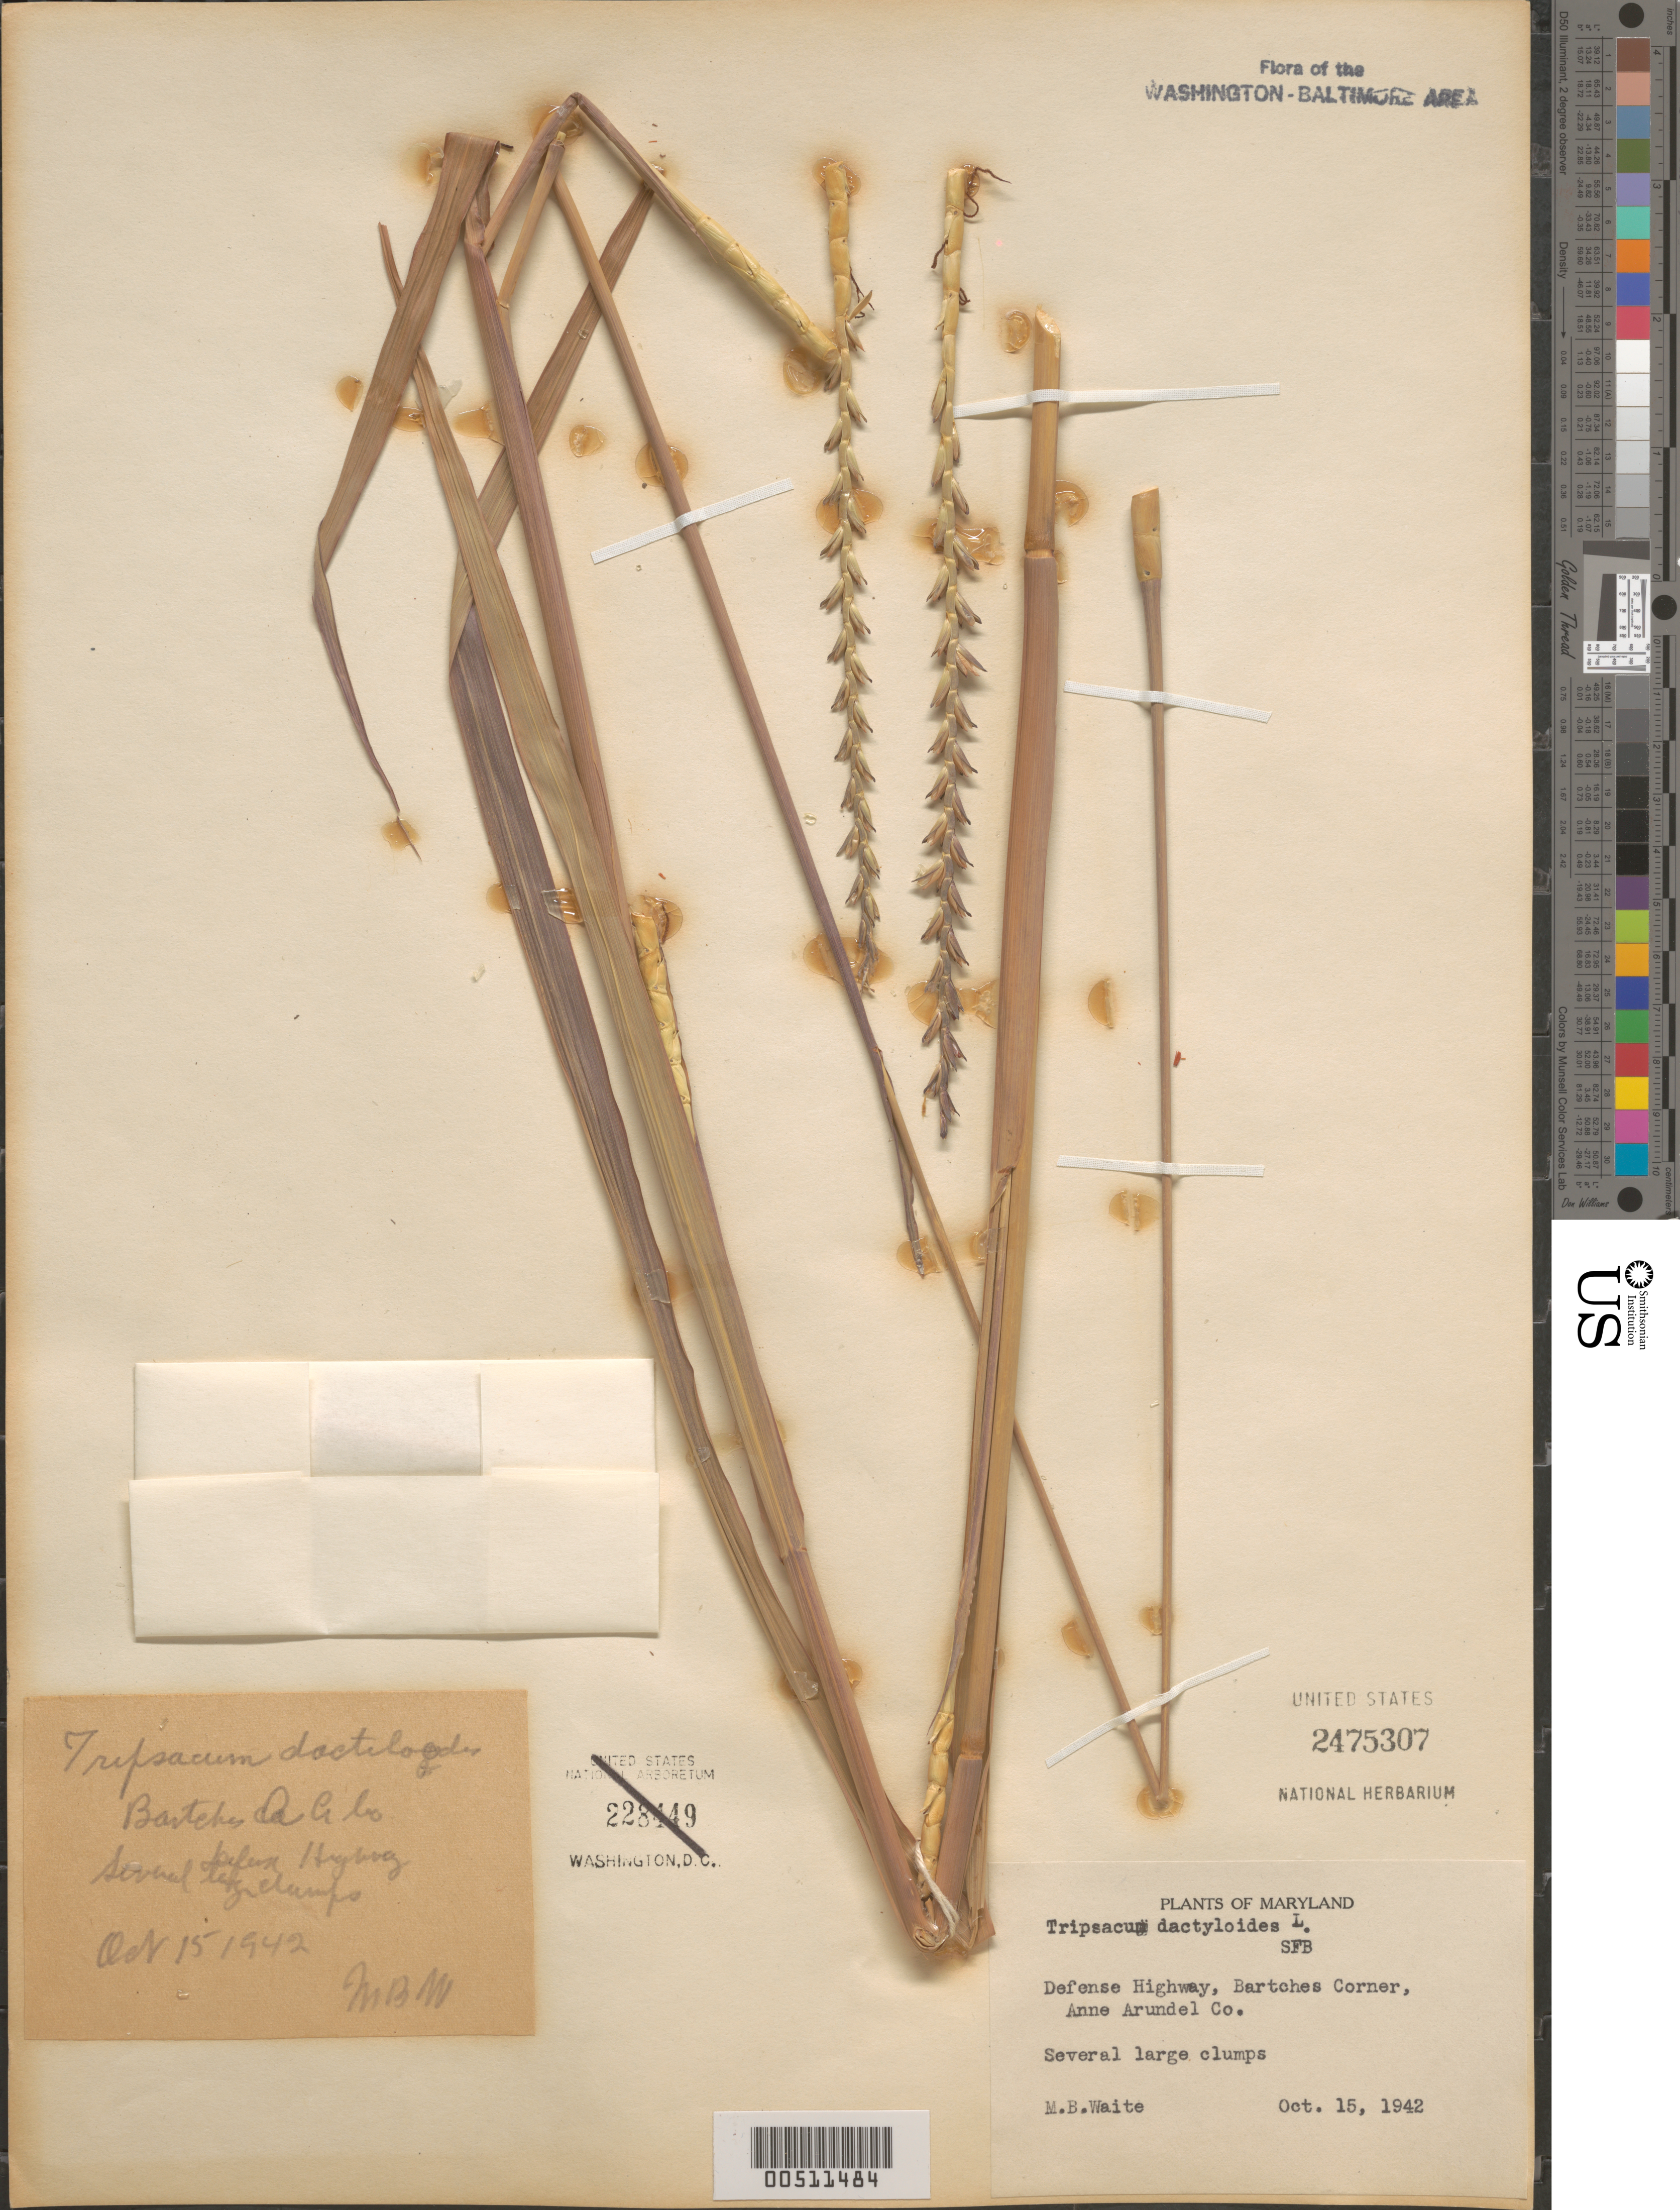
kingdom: Plantae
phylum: Tracheophyta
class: Liliopsida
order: Poales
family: Poaceae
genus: Tripsacum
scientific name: Tripsacum dactyloides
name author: (L.) L.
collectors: M. B. Waite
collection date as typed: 15 Oct 1942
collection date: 1942-10-15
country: United States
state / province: Maryland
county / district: Anne Arundel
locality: Defense Highway, Bartches Corner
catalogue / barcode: US 2475307